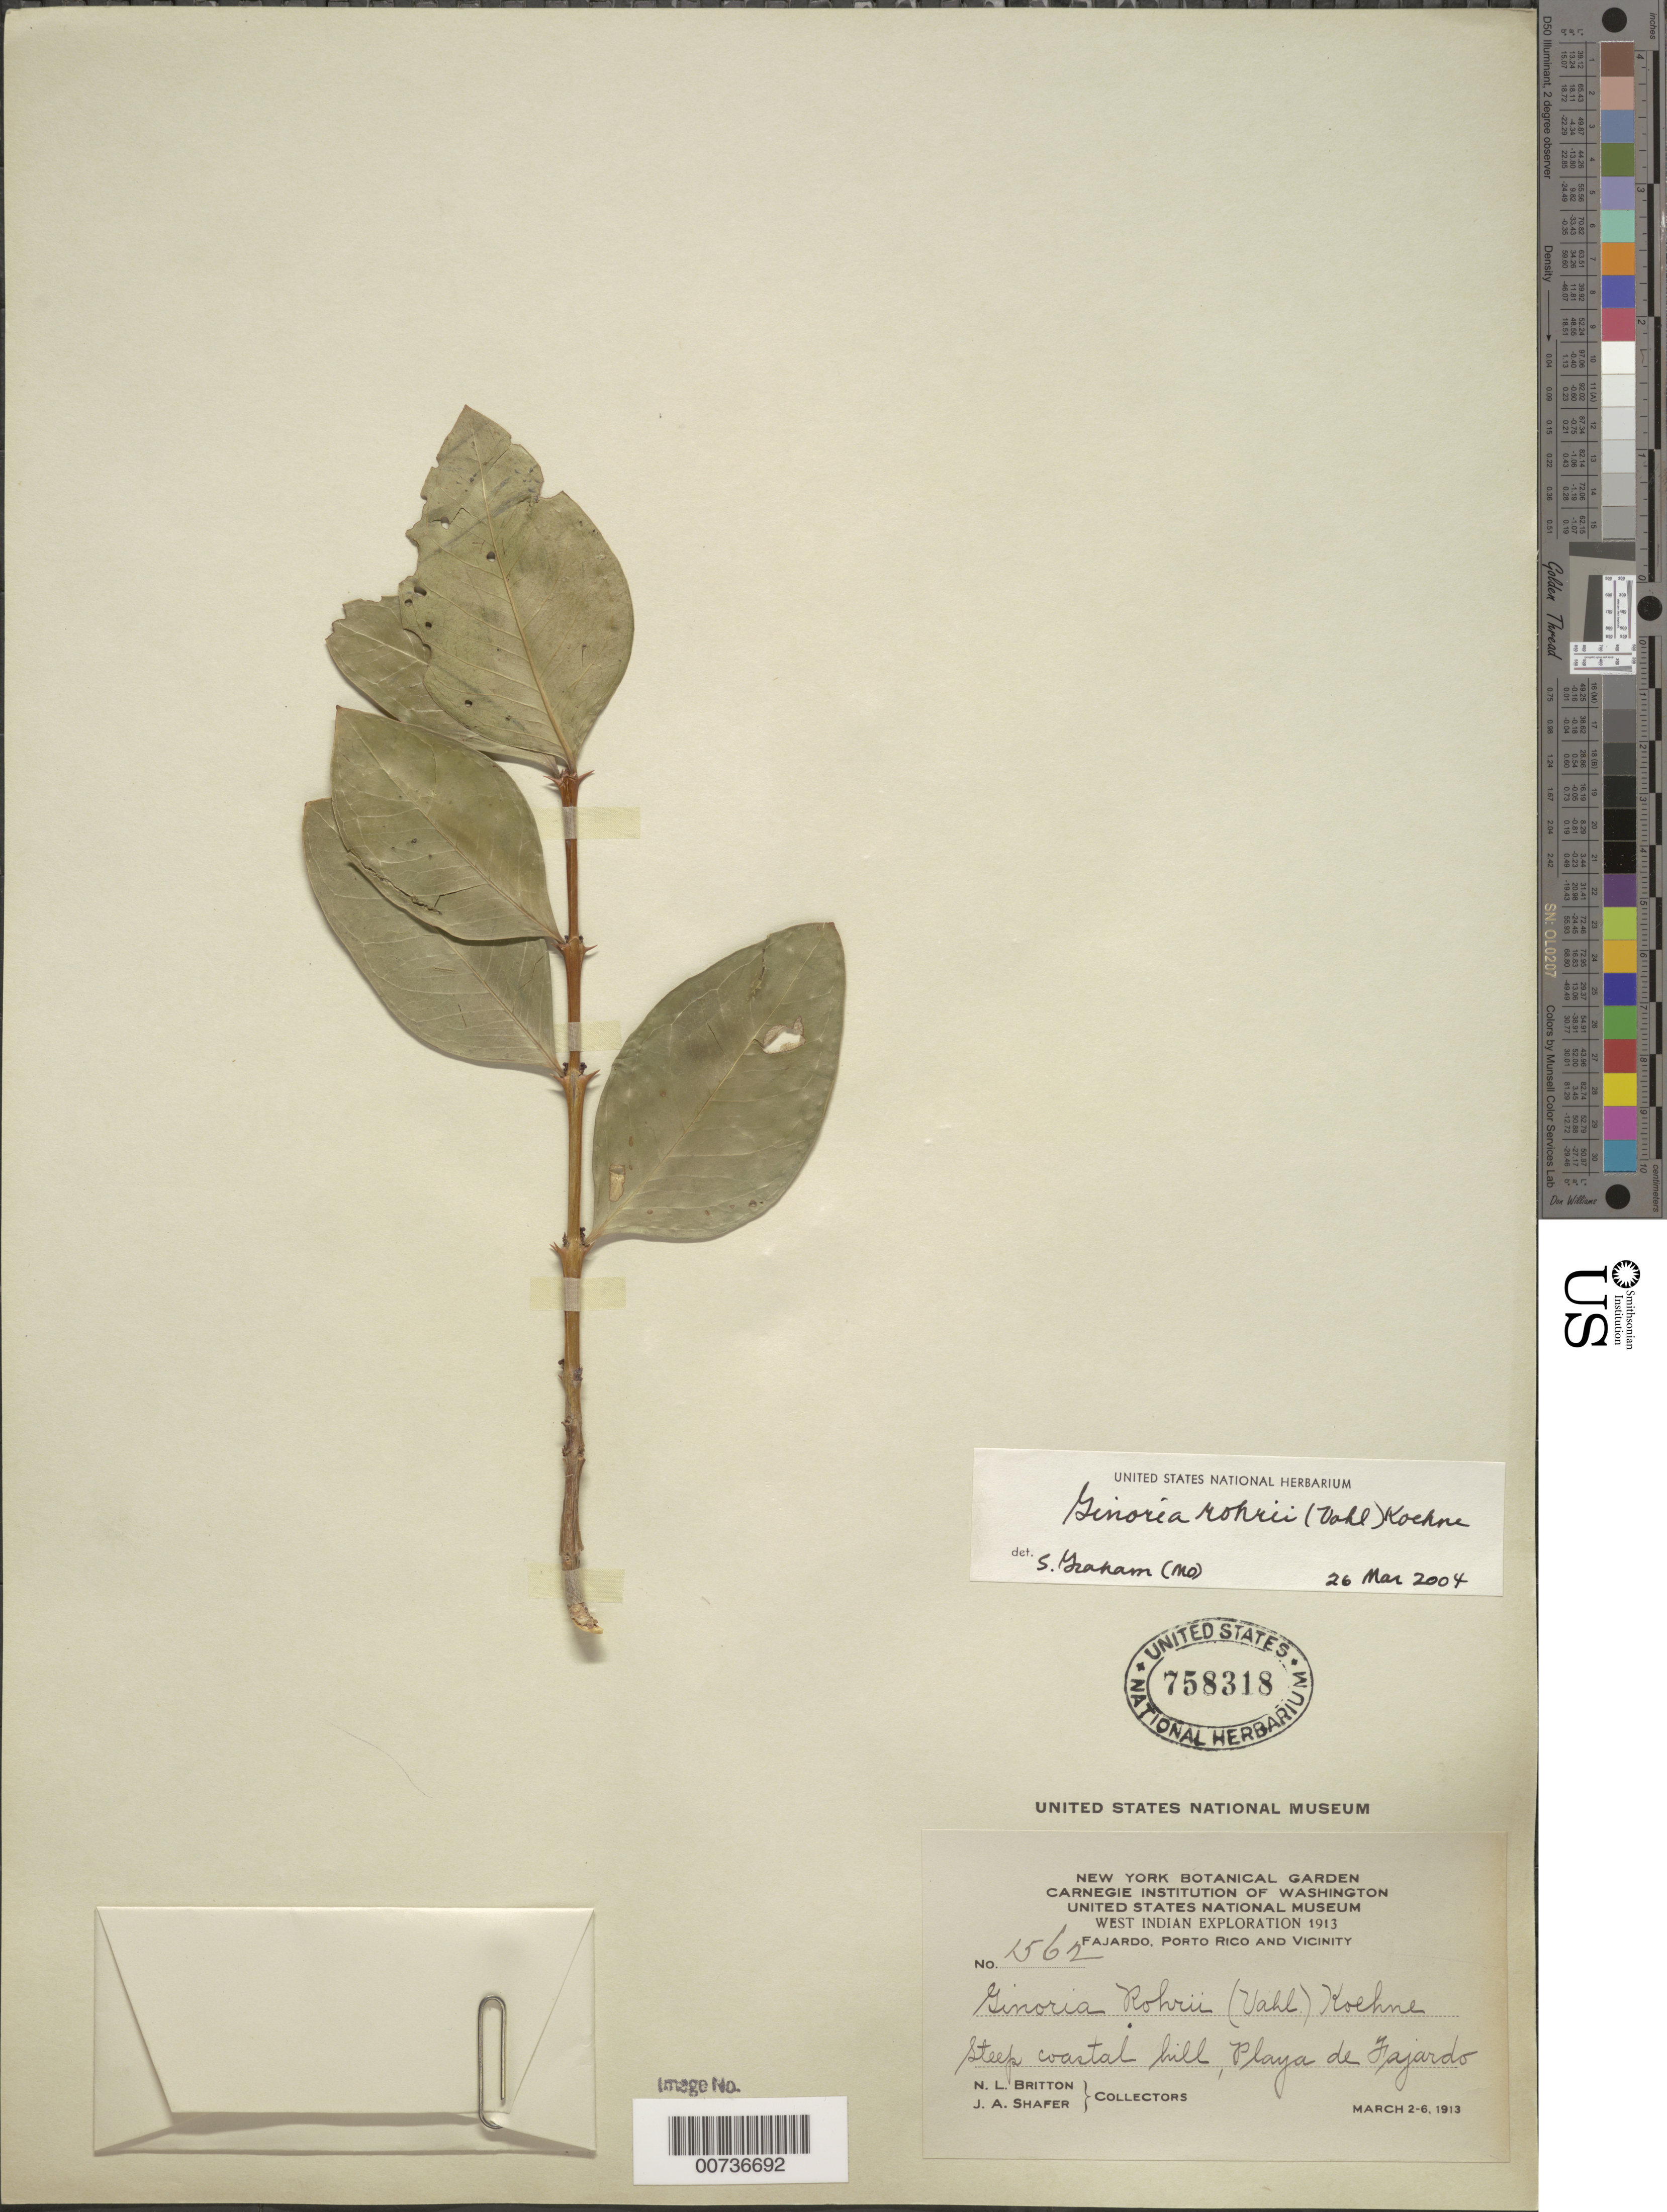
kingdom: Plantae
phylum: Tracheophyta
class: Magnoliopsida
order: Myrtales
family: Lythraceae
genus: Ginoria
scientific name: Ginoria rohrii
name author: (Vahl) Koehne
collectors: N. Britton & J. A. Shafer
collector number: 1562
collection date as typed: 02 Mar 1913 to 06 Mar 1913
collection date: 1913-03-02/1913-03-06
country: Puerto Rico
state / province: Fajardo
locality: Playa de Fajardo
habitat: Steep coastal hill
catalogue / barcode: US 758318